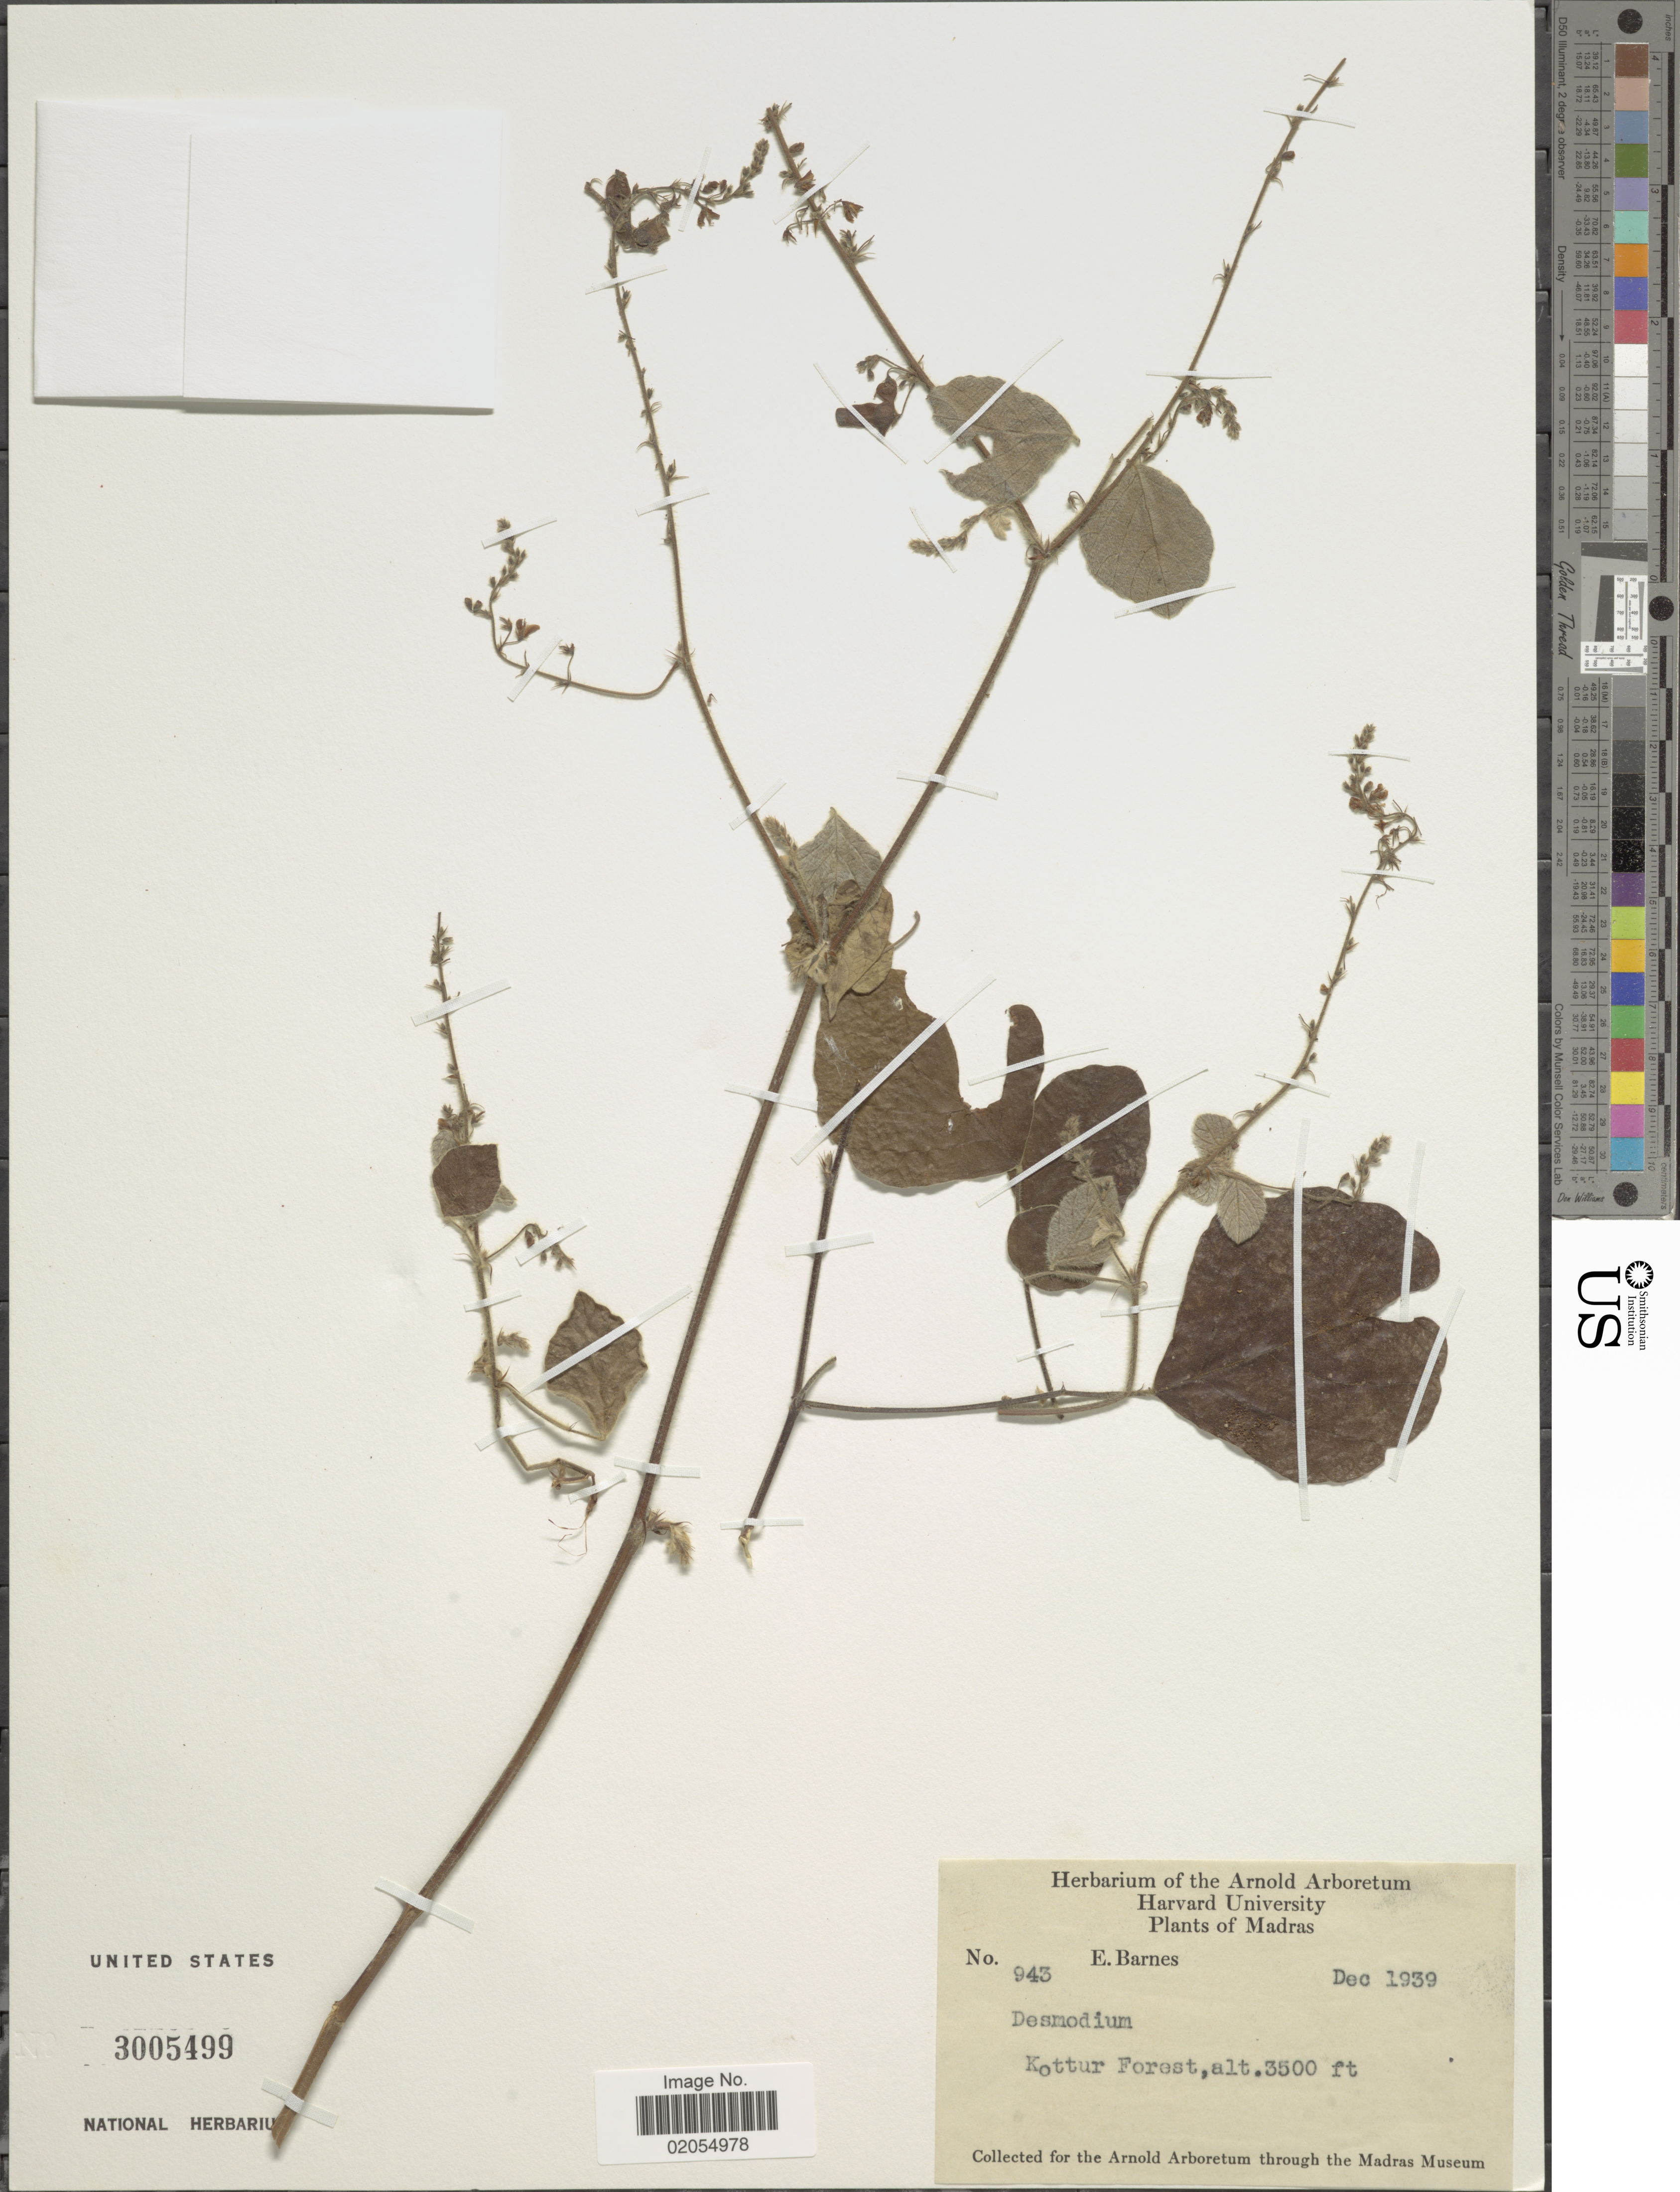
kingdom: Plantae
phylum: Tracheophyta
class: Magnoliopsida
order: Fabales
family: Fabaceae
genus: Desmodium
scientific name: Desmodium sp.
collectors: E. Barnes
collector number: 943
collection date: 1939-12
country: India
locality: Madras, Kottur Forest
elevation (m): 1067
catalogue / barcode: US 3005499